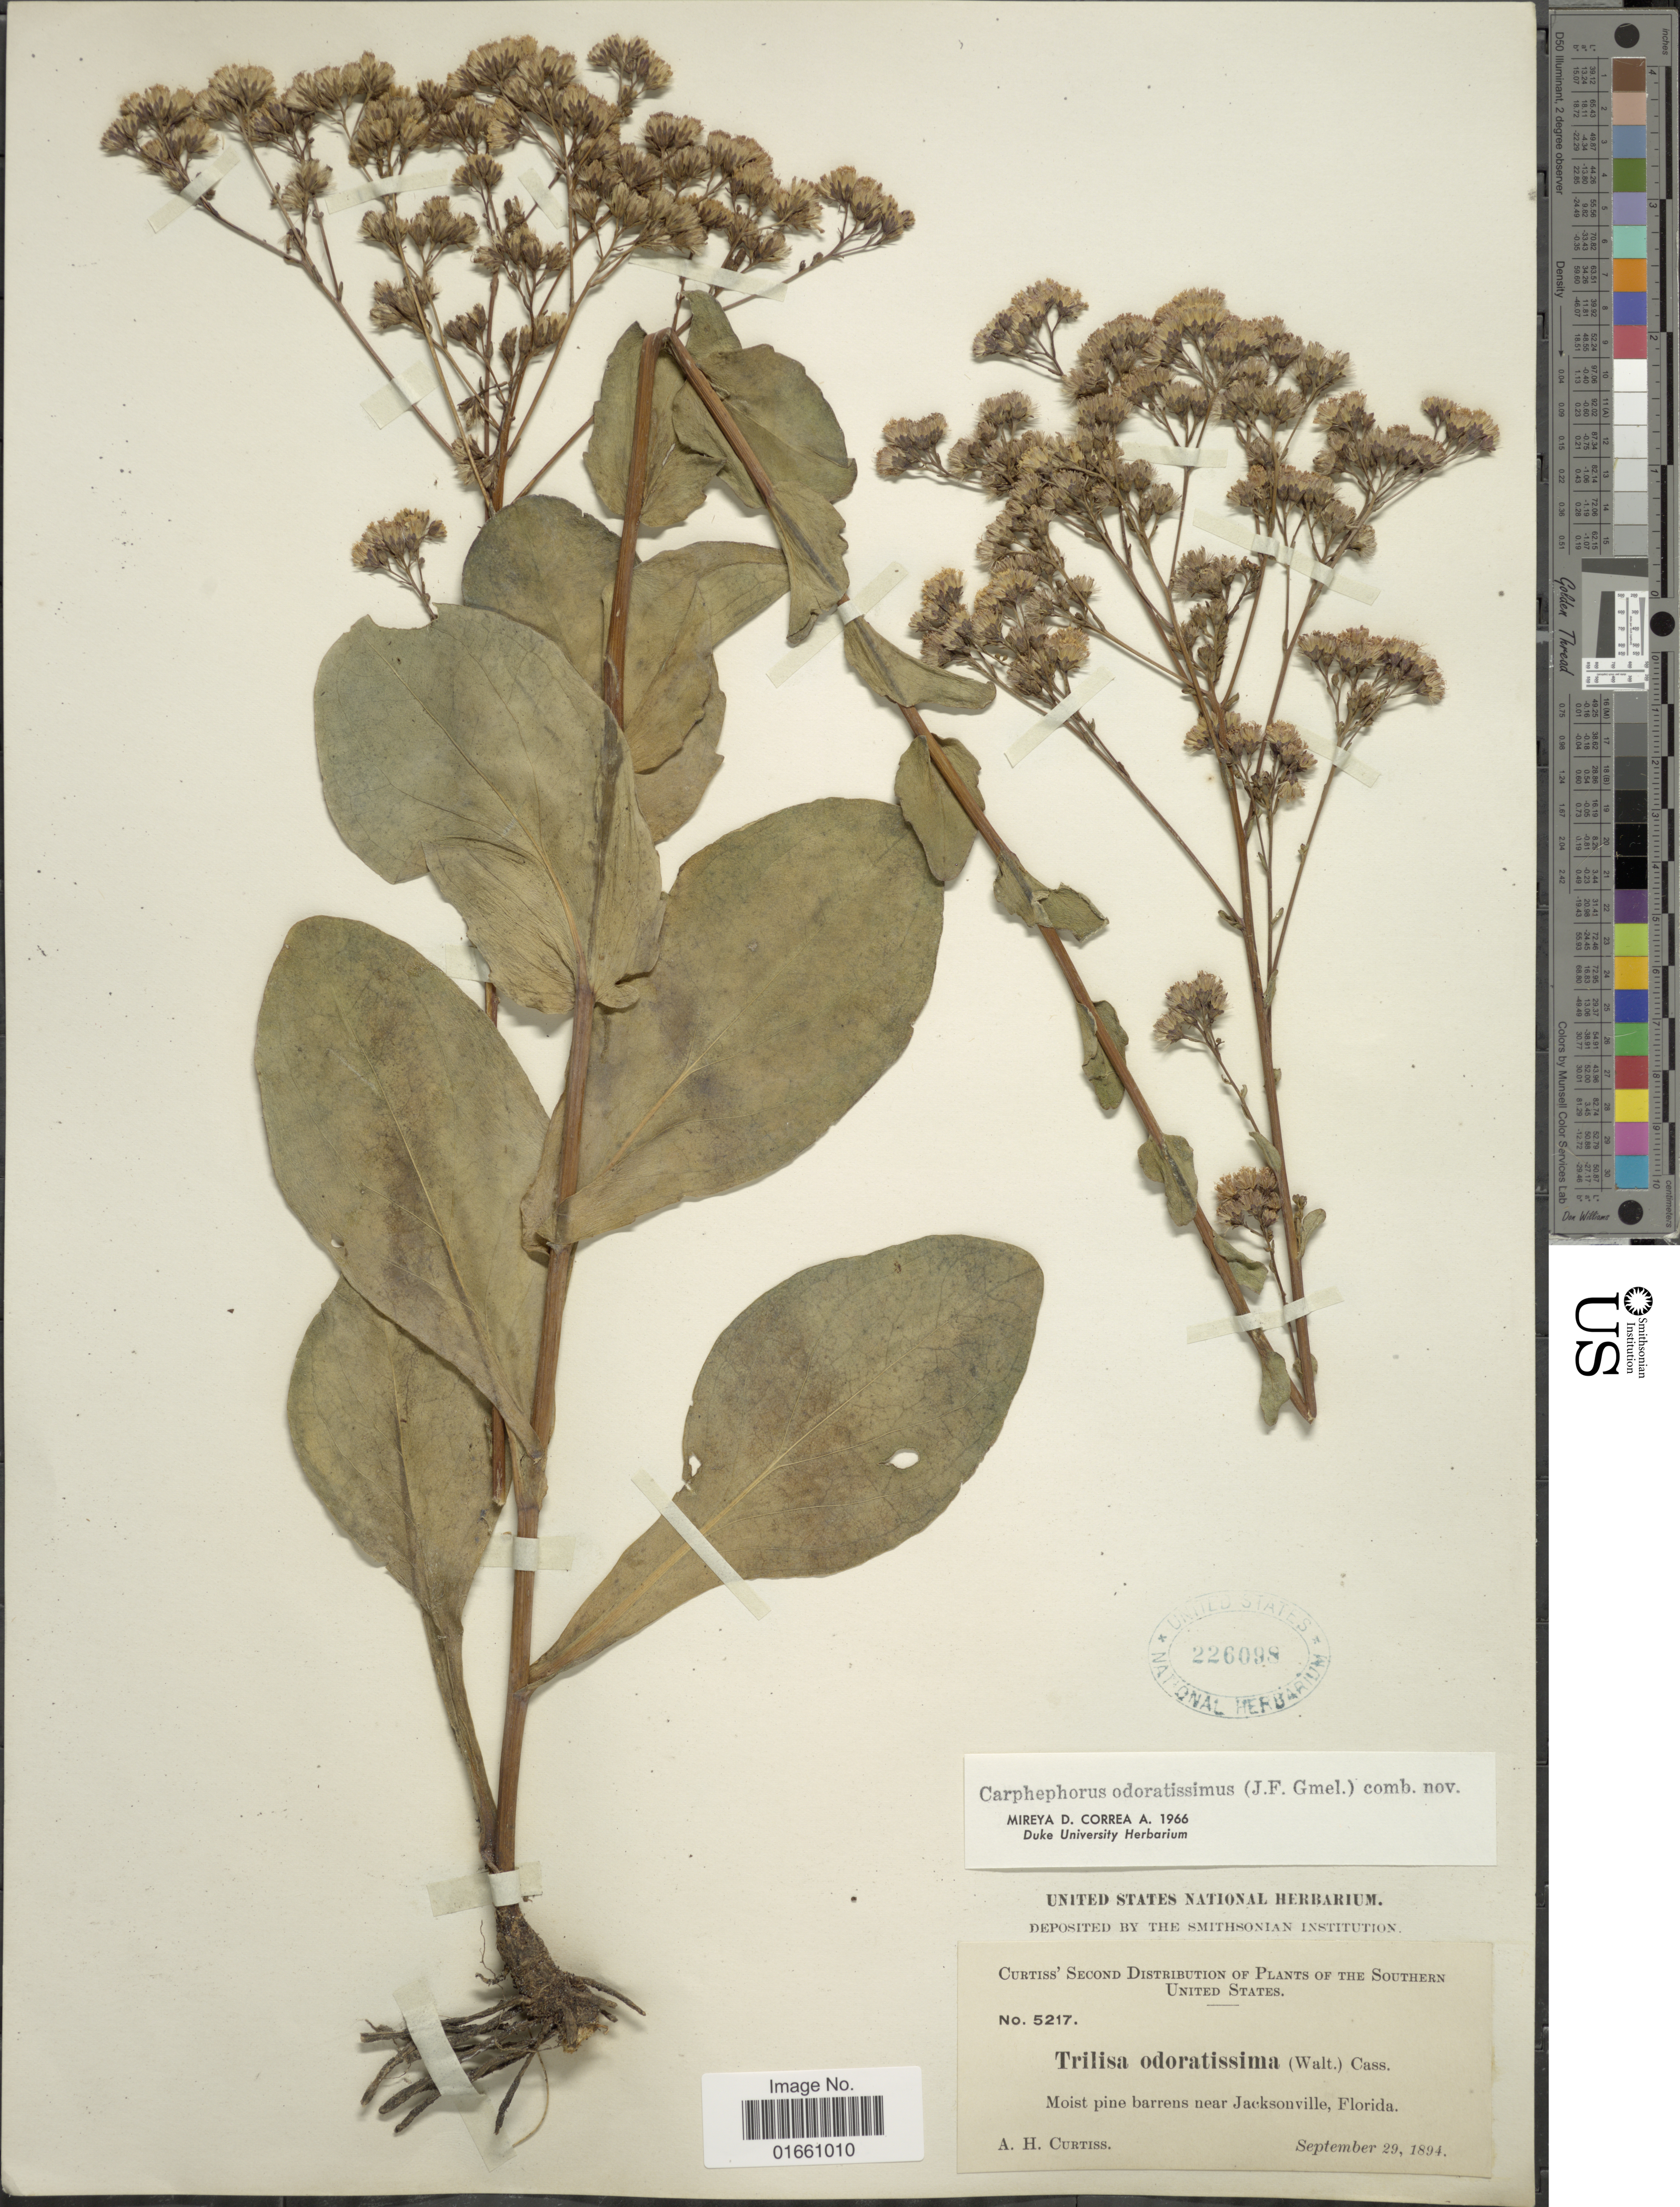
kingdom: Plantae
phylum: Tracheophyta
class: Magnoliopsida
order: Asterales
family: Asteraceae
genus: Trilisa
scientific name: Trilisa odoratissima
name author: (J.F. Gmel.) Cass.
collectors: A. H. Curtiss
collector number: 5217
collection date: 1894-09-29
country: United States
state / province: Florida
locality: Moist pine barrens near Jacksonville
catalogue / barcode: US 226098